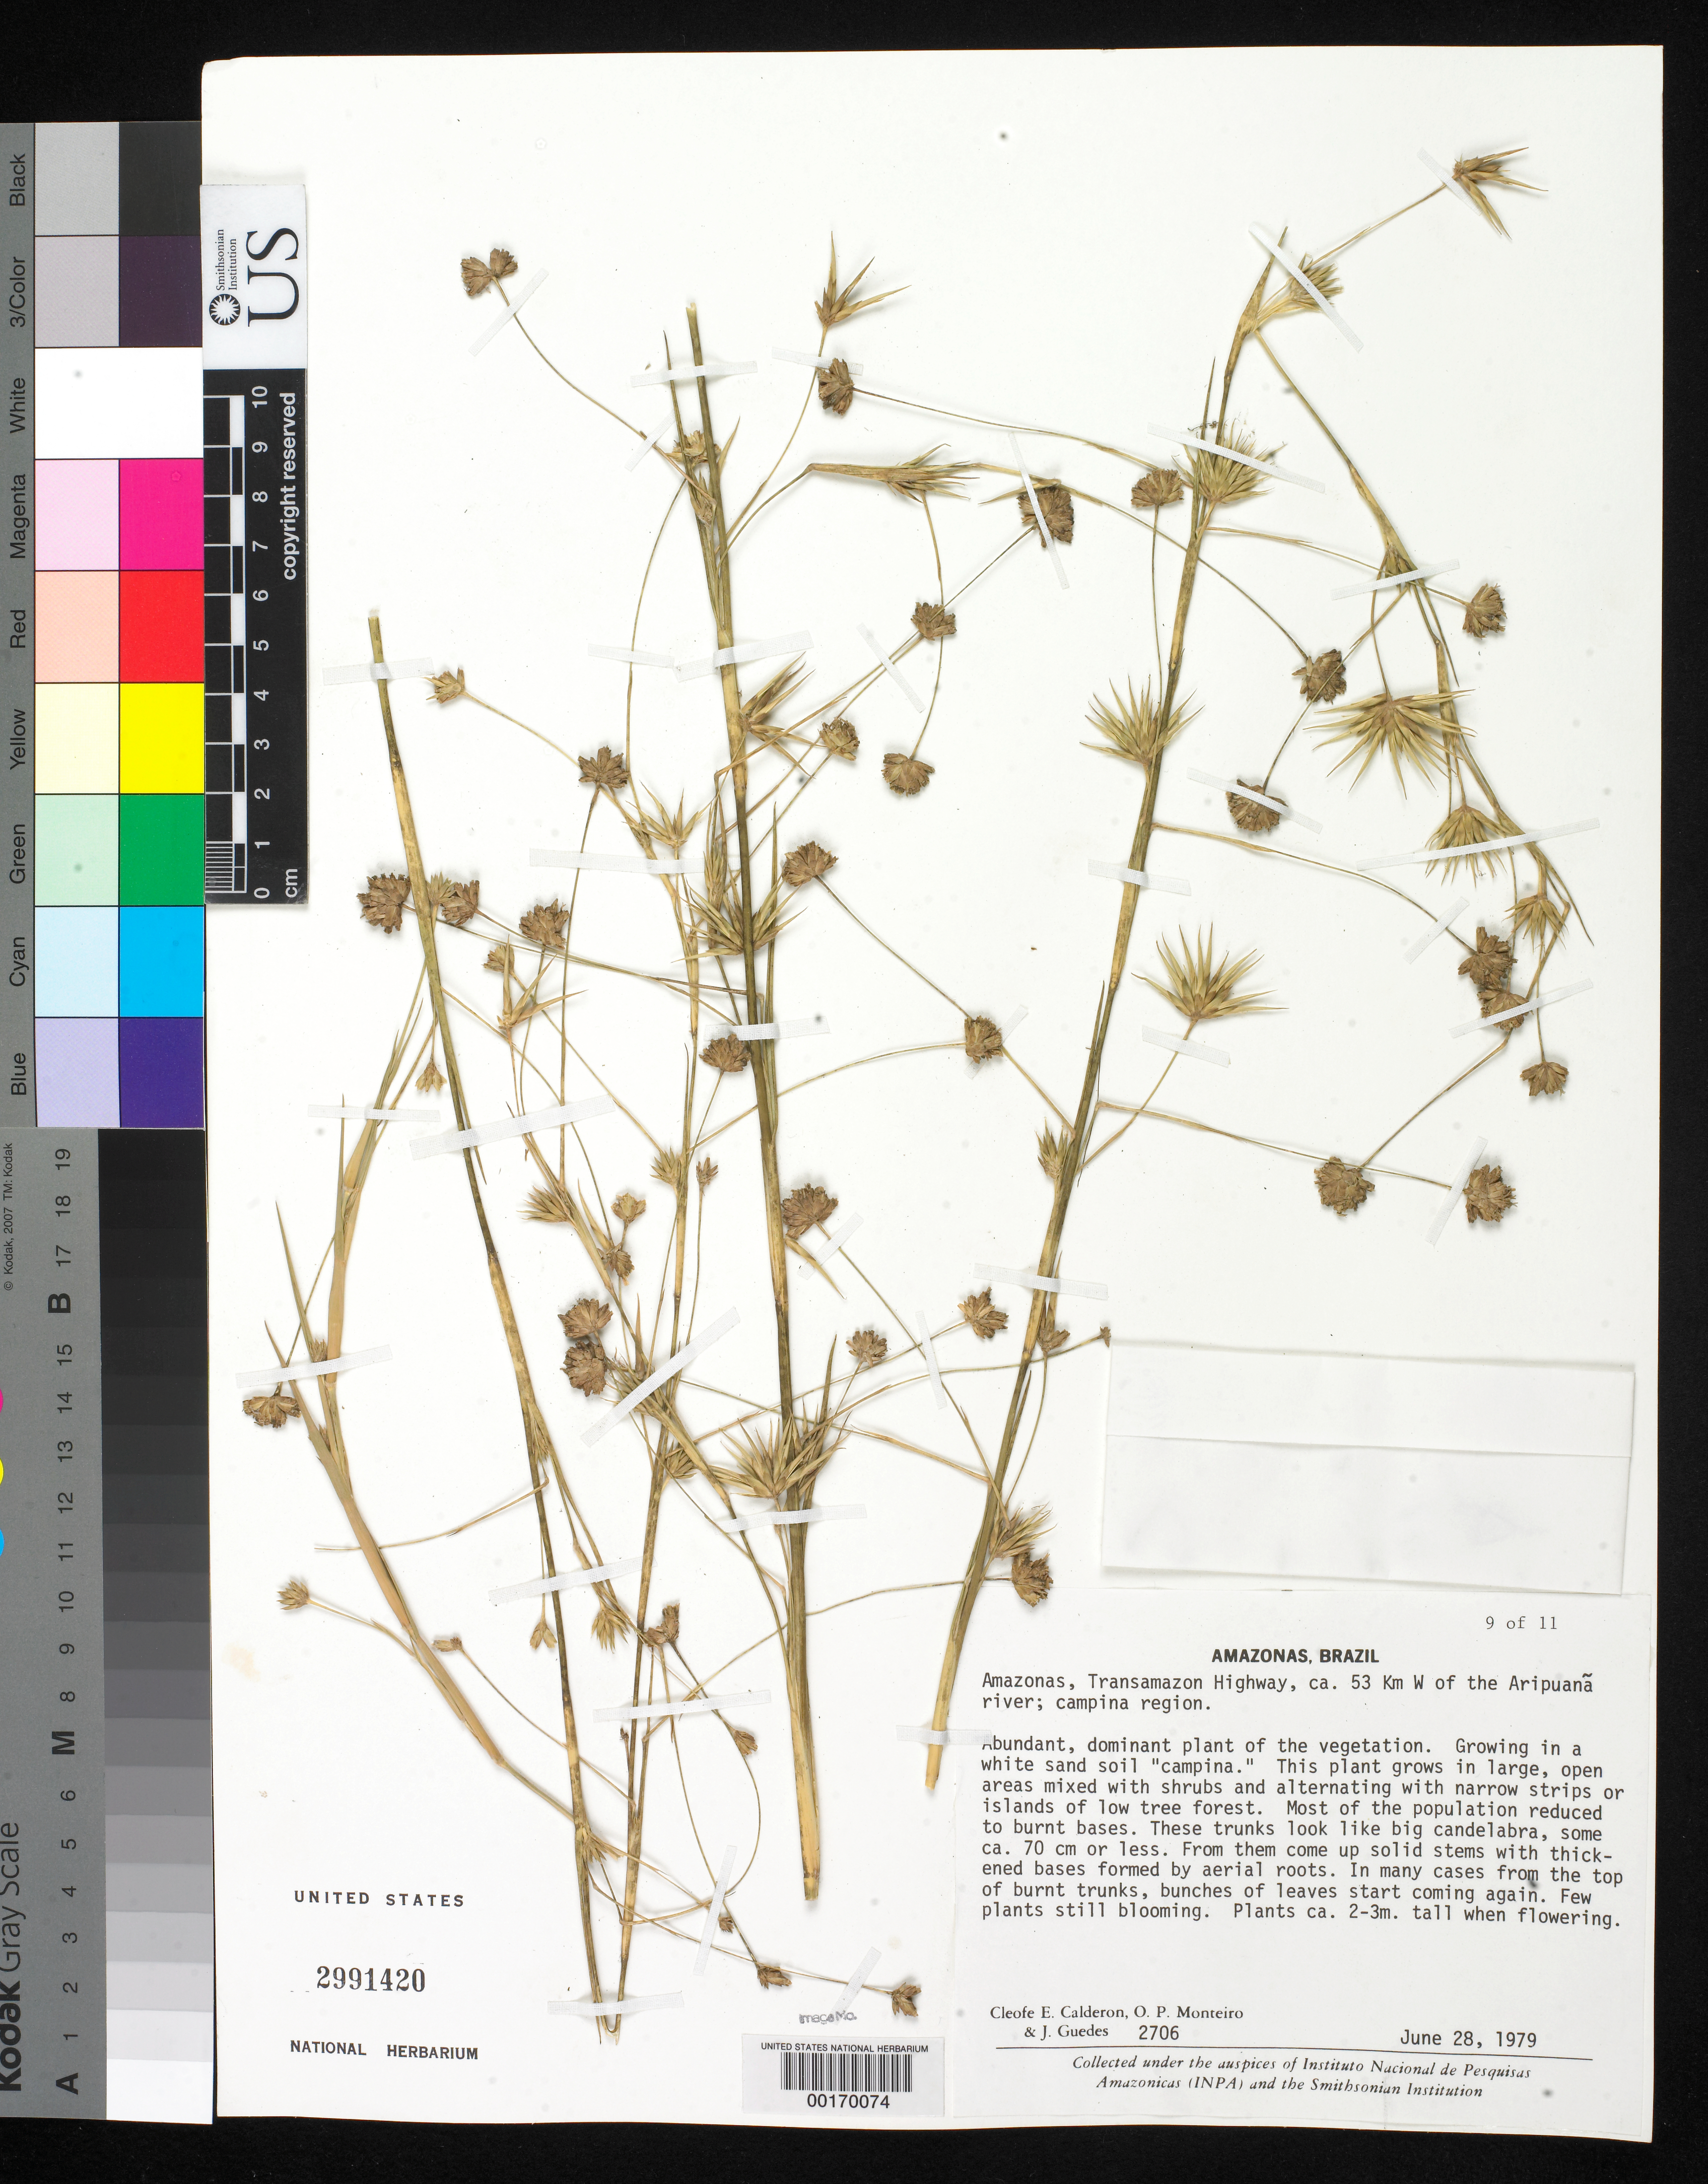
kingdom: Plantae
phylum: Tracheophyta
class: Liliopsida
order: Poales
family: Poaceae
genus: Arundoclaytonia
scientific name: Arundoclaytonia dissimilis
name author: Davidse & J.L. Ellis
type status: Isotype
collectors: C. E. Calderón, O. P. Monteiro & J. Guedes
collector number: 2706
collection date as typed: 28 Jun 1979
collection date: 1979-06-28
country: Brazil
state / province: Amazonas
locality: Transamazon highway, ca. 53 km W of Aripuana River, Campina Region.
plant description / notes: Additional type material filed separately with bulky bamboos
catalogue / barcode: US 2991420